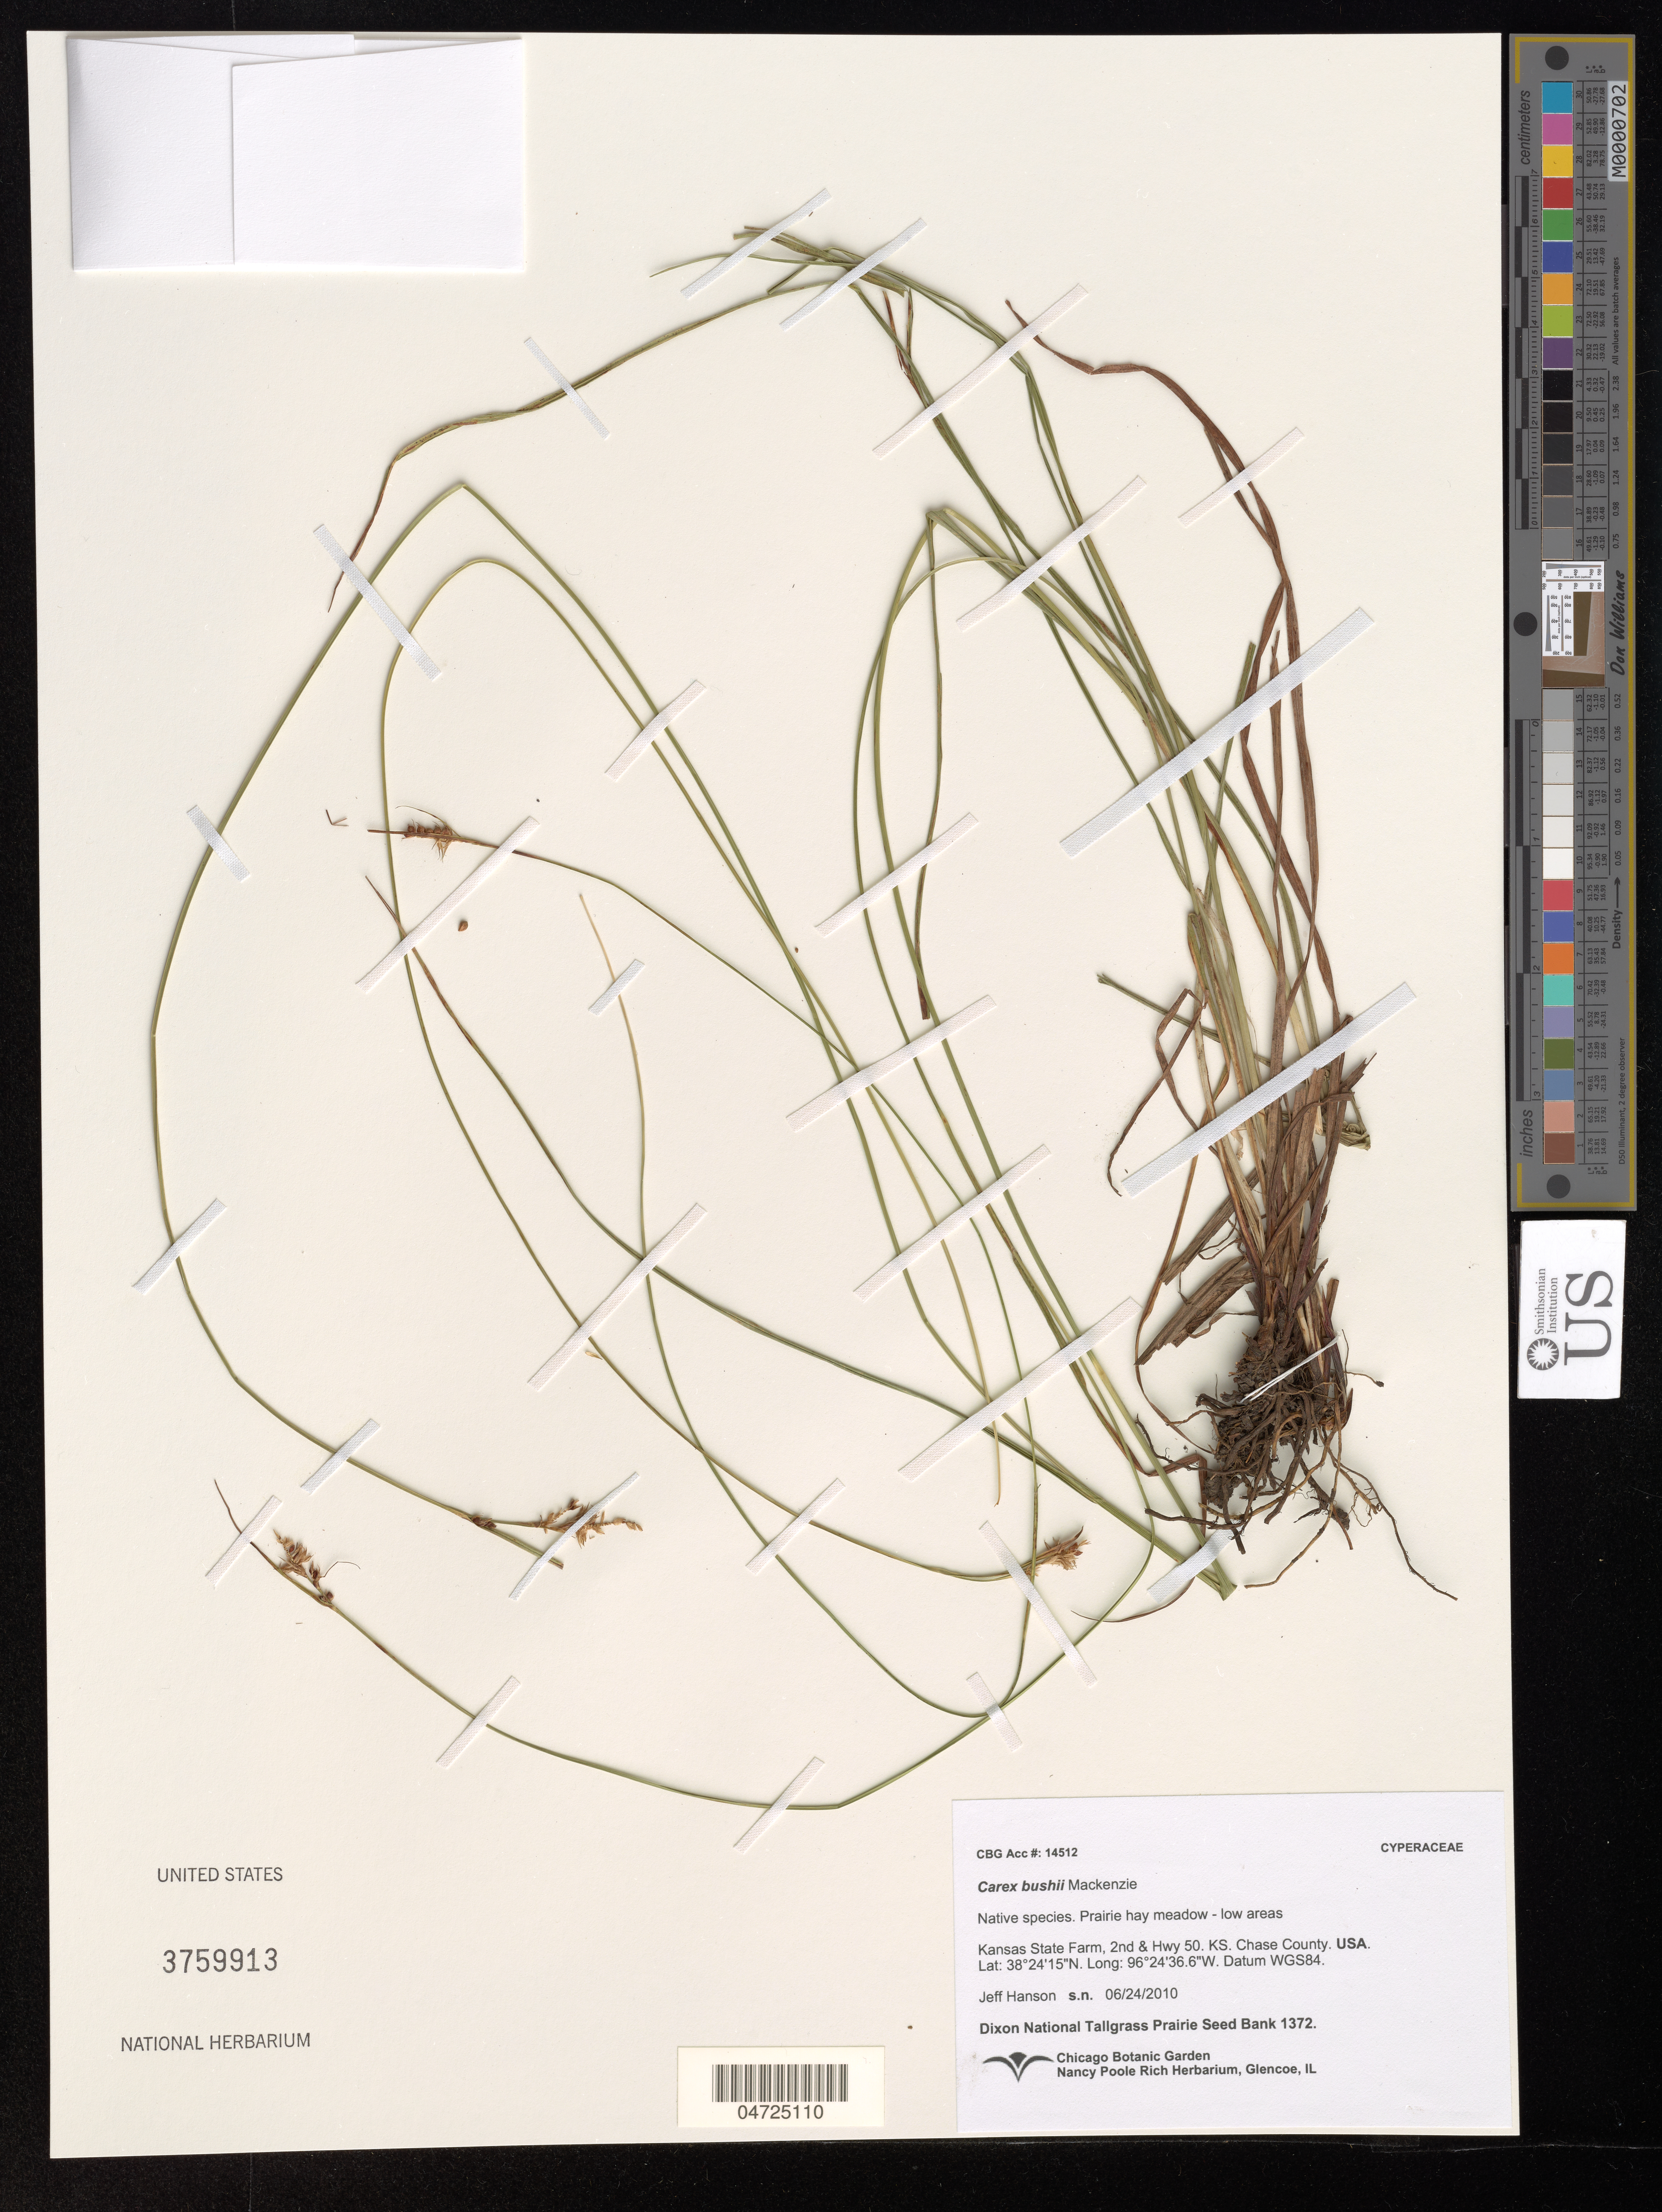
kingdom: Plantae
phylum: Tracheophyta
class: Liliopsida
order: Poales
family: Cyperaceae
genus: Carex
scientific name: Carex bushii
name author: Mack.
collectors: J. Hanson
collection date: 2010-06-24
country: United States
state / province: Kansas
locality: Kansas State Farm, 2nd & Hwy 50. Chase County. Datum WGS84.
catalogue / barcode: US 3759913